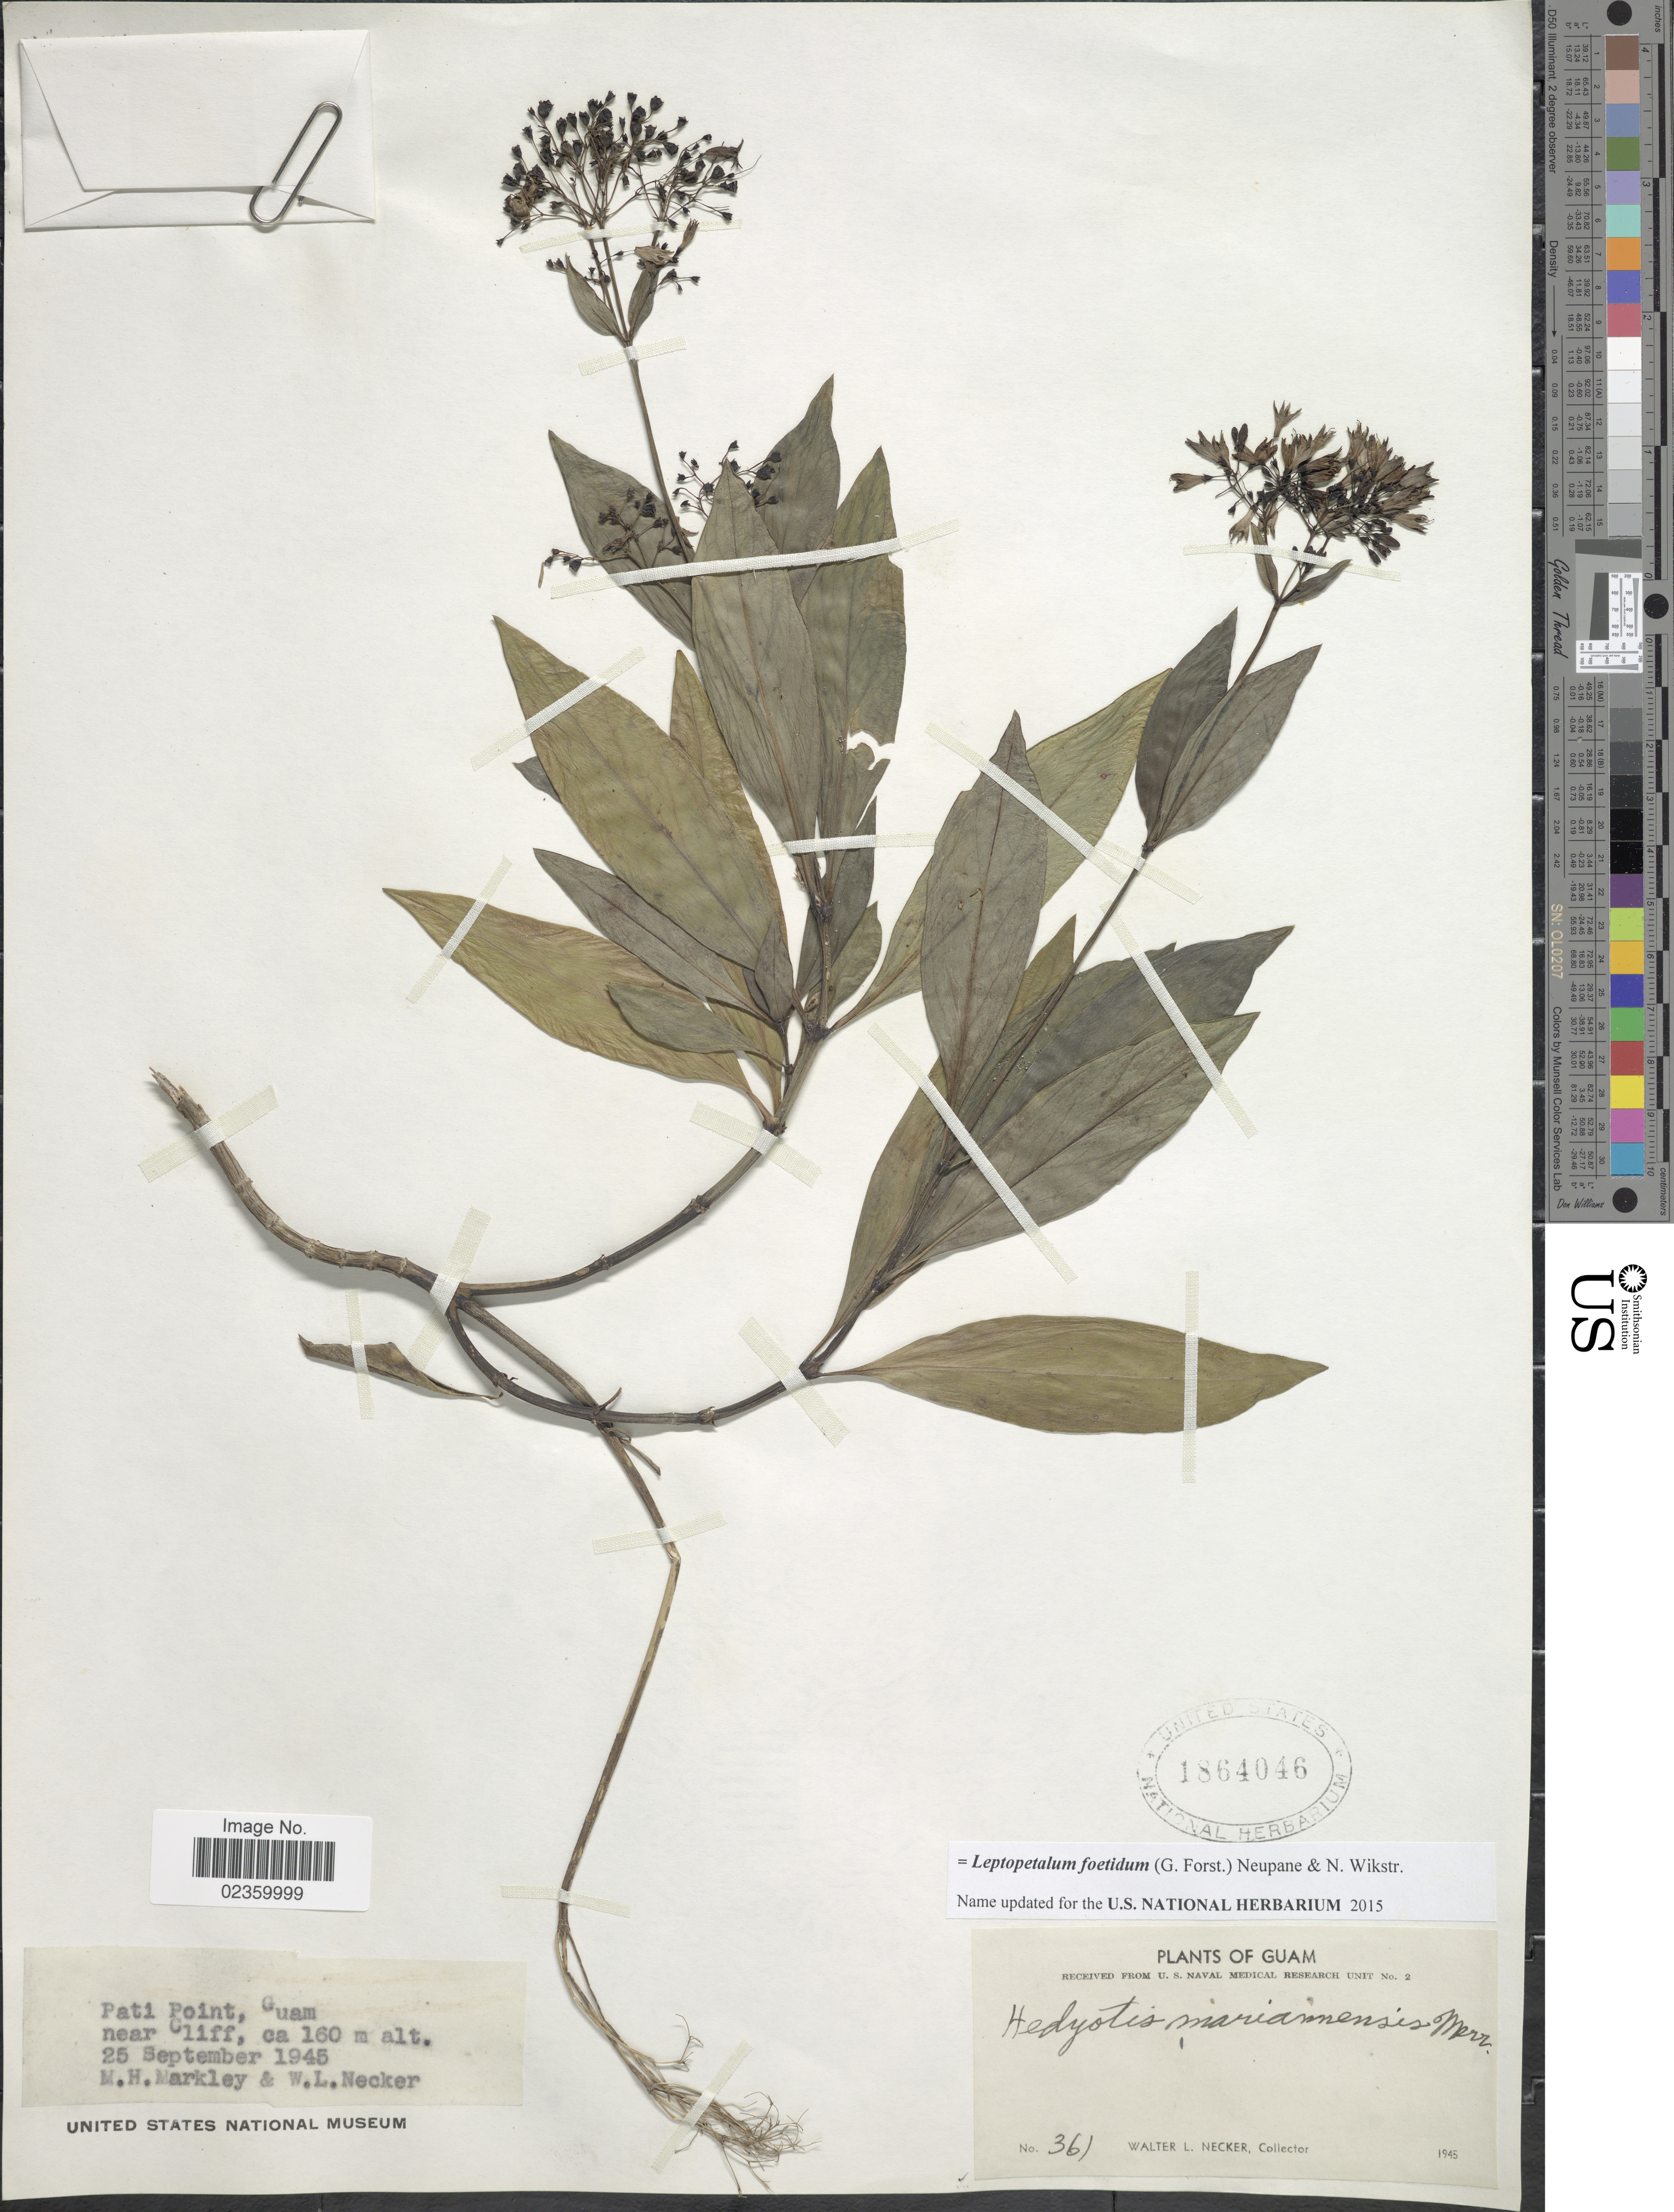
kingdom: Plantae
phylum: Tracheophyta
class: Magnoliopsida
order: Gentianales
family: Rubiaceae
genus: Leptopetalum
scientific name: Leptopetalum foetidum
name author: (G. Forst.) Neupane & N. Wikstr.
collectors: W. L. Necker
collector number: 361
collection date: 1945-09-25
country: Guam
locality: Pati Point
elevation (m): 160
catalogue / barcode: US 1864046